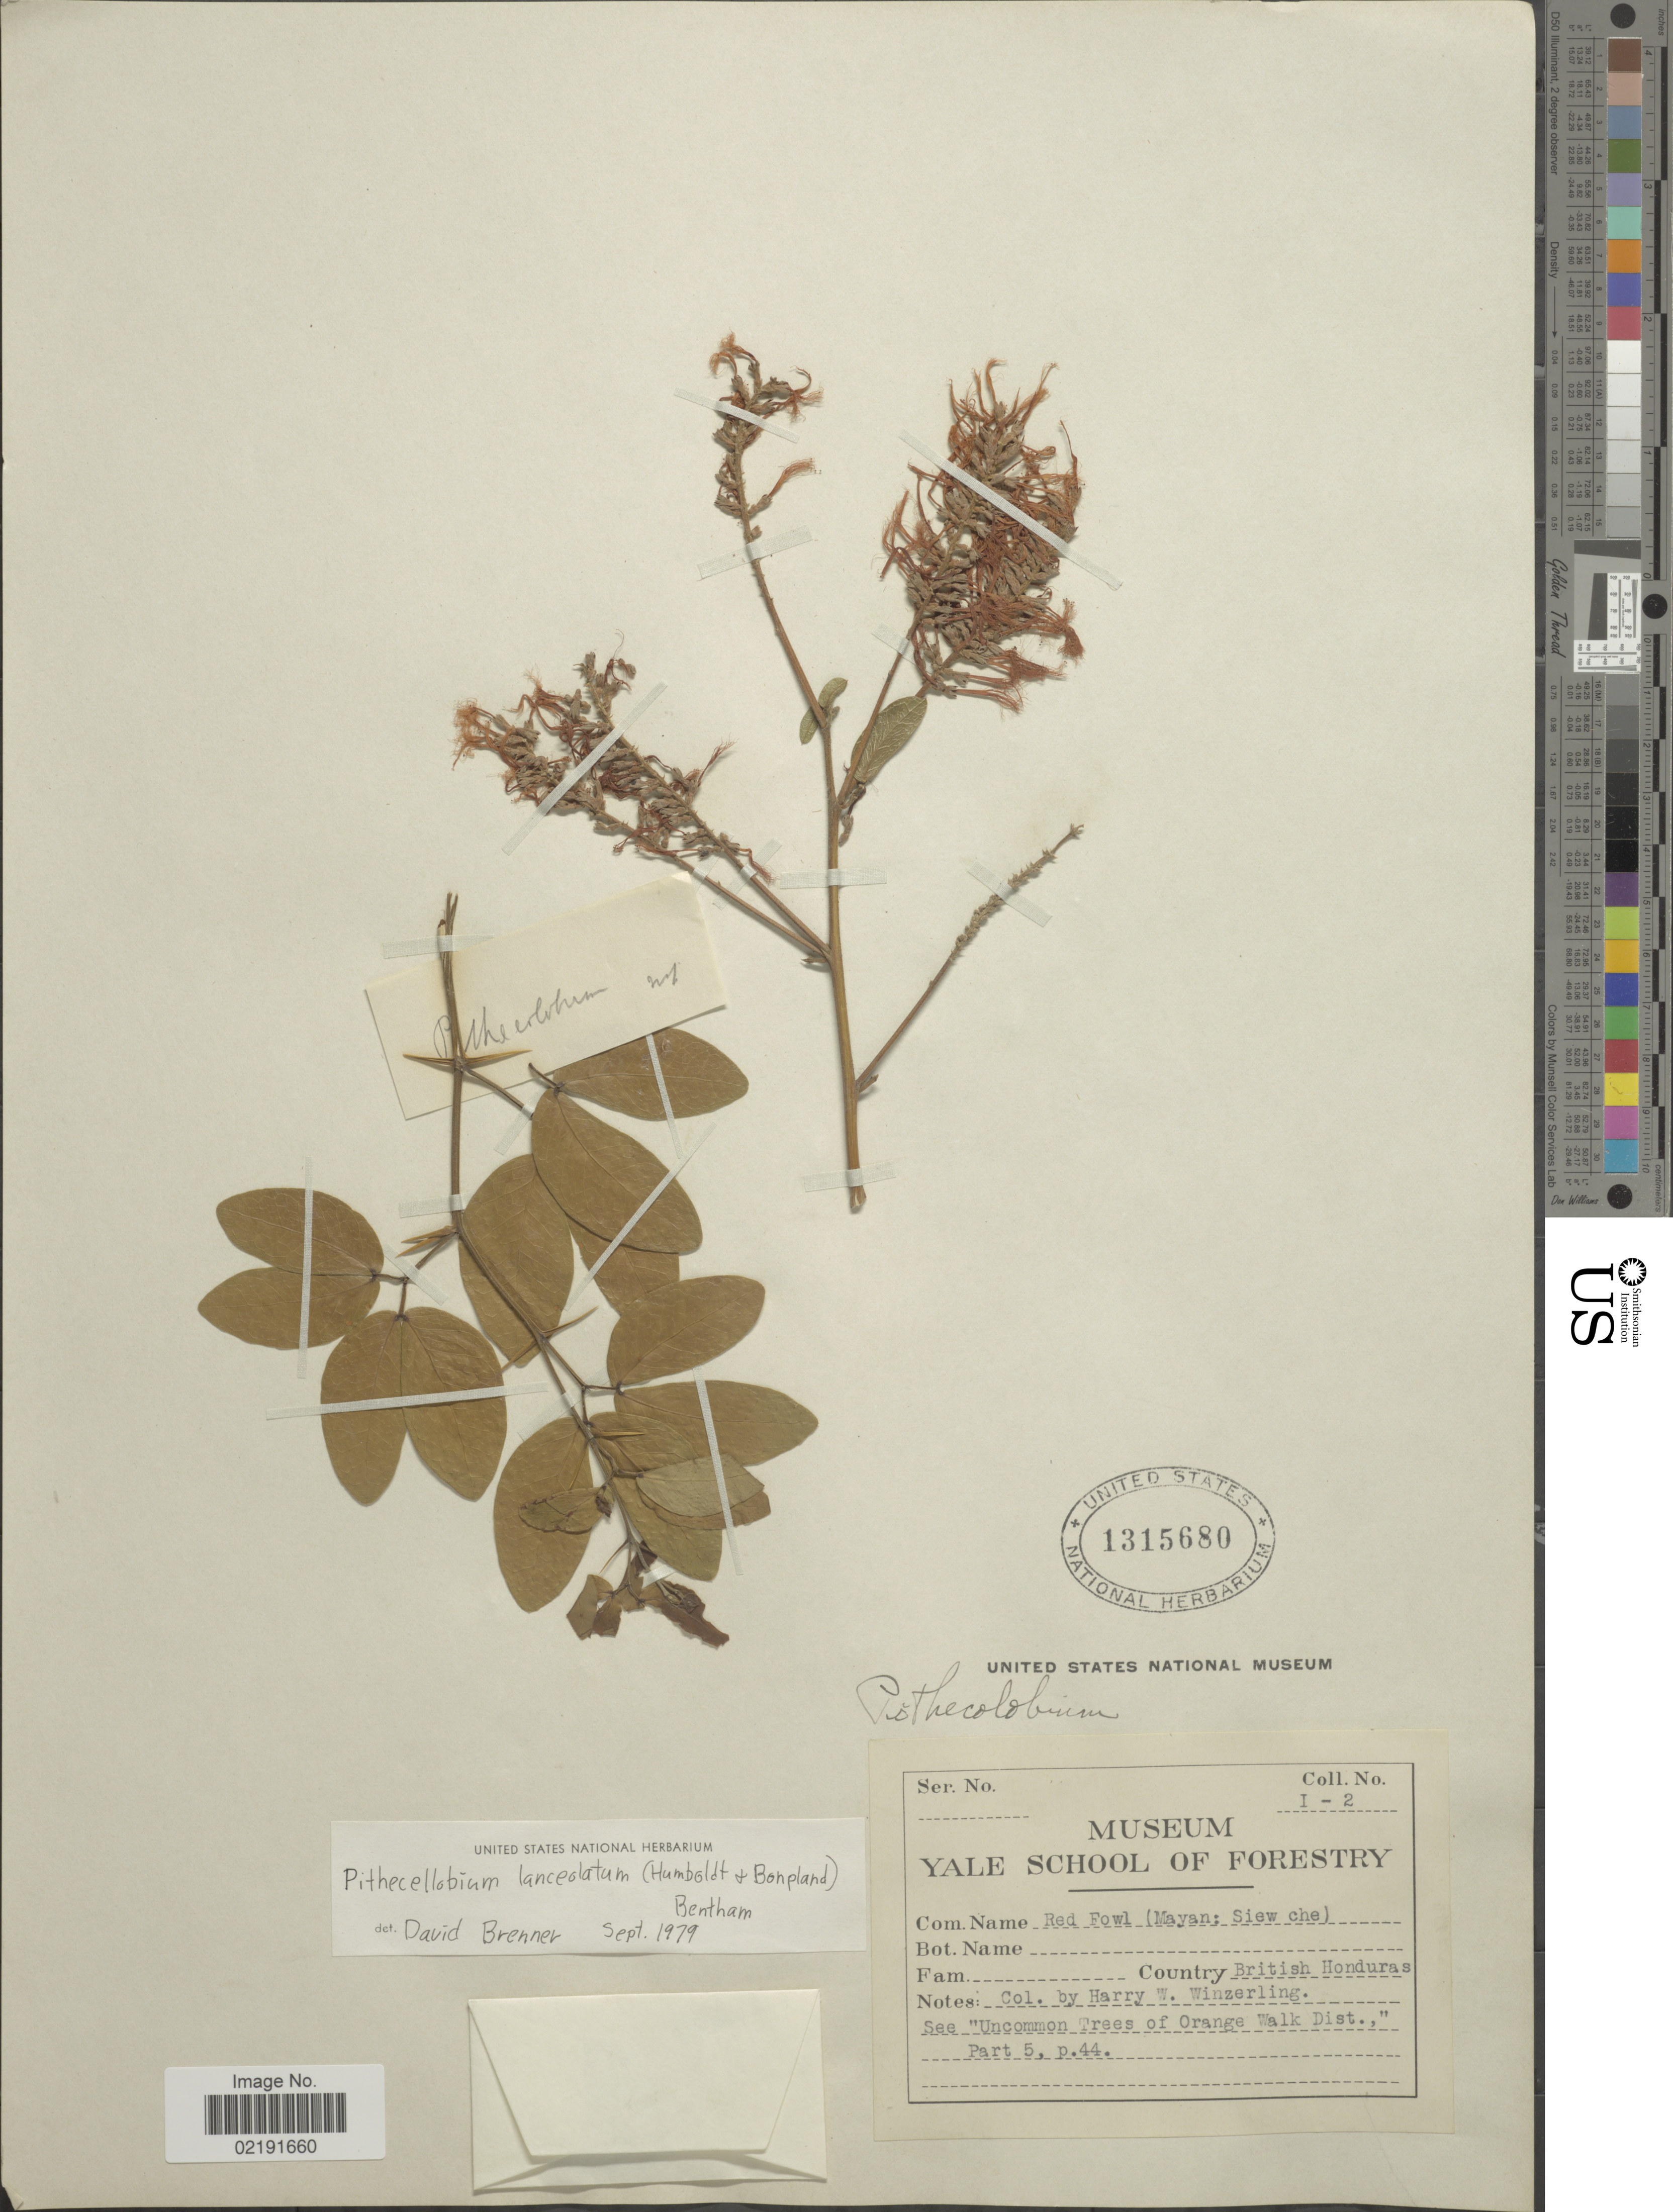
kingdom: Plantae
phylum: Tracheophyta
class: Magnoliopsida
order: Fabales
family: Fabaceae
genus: Pithecellobium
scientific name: Pithecellobium lanceolatum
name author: (Humb. & Bonpl. ex Willd.) Benth.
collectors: H. Winzerling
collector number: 1-2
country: Belize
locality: British Honduras. Uncommon Trees of Orange Walk Dist.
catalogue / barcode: US 1315680